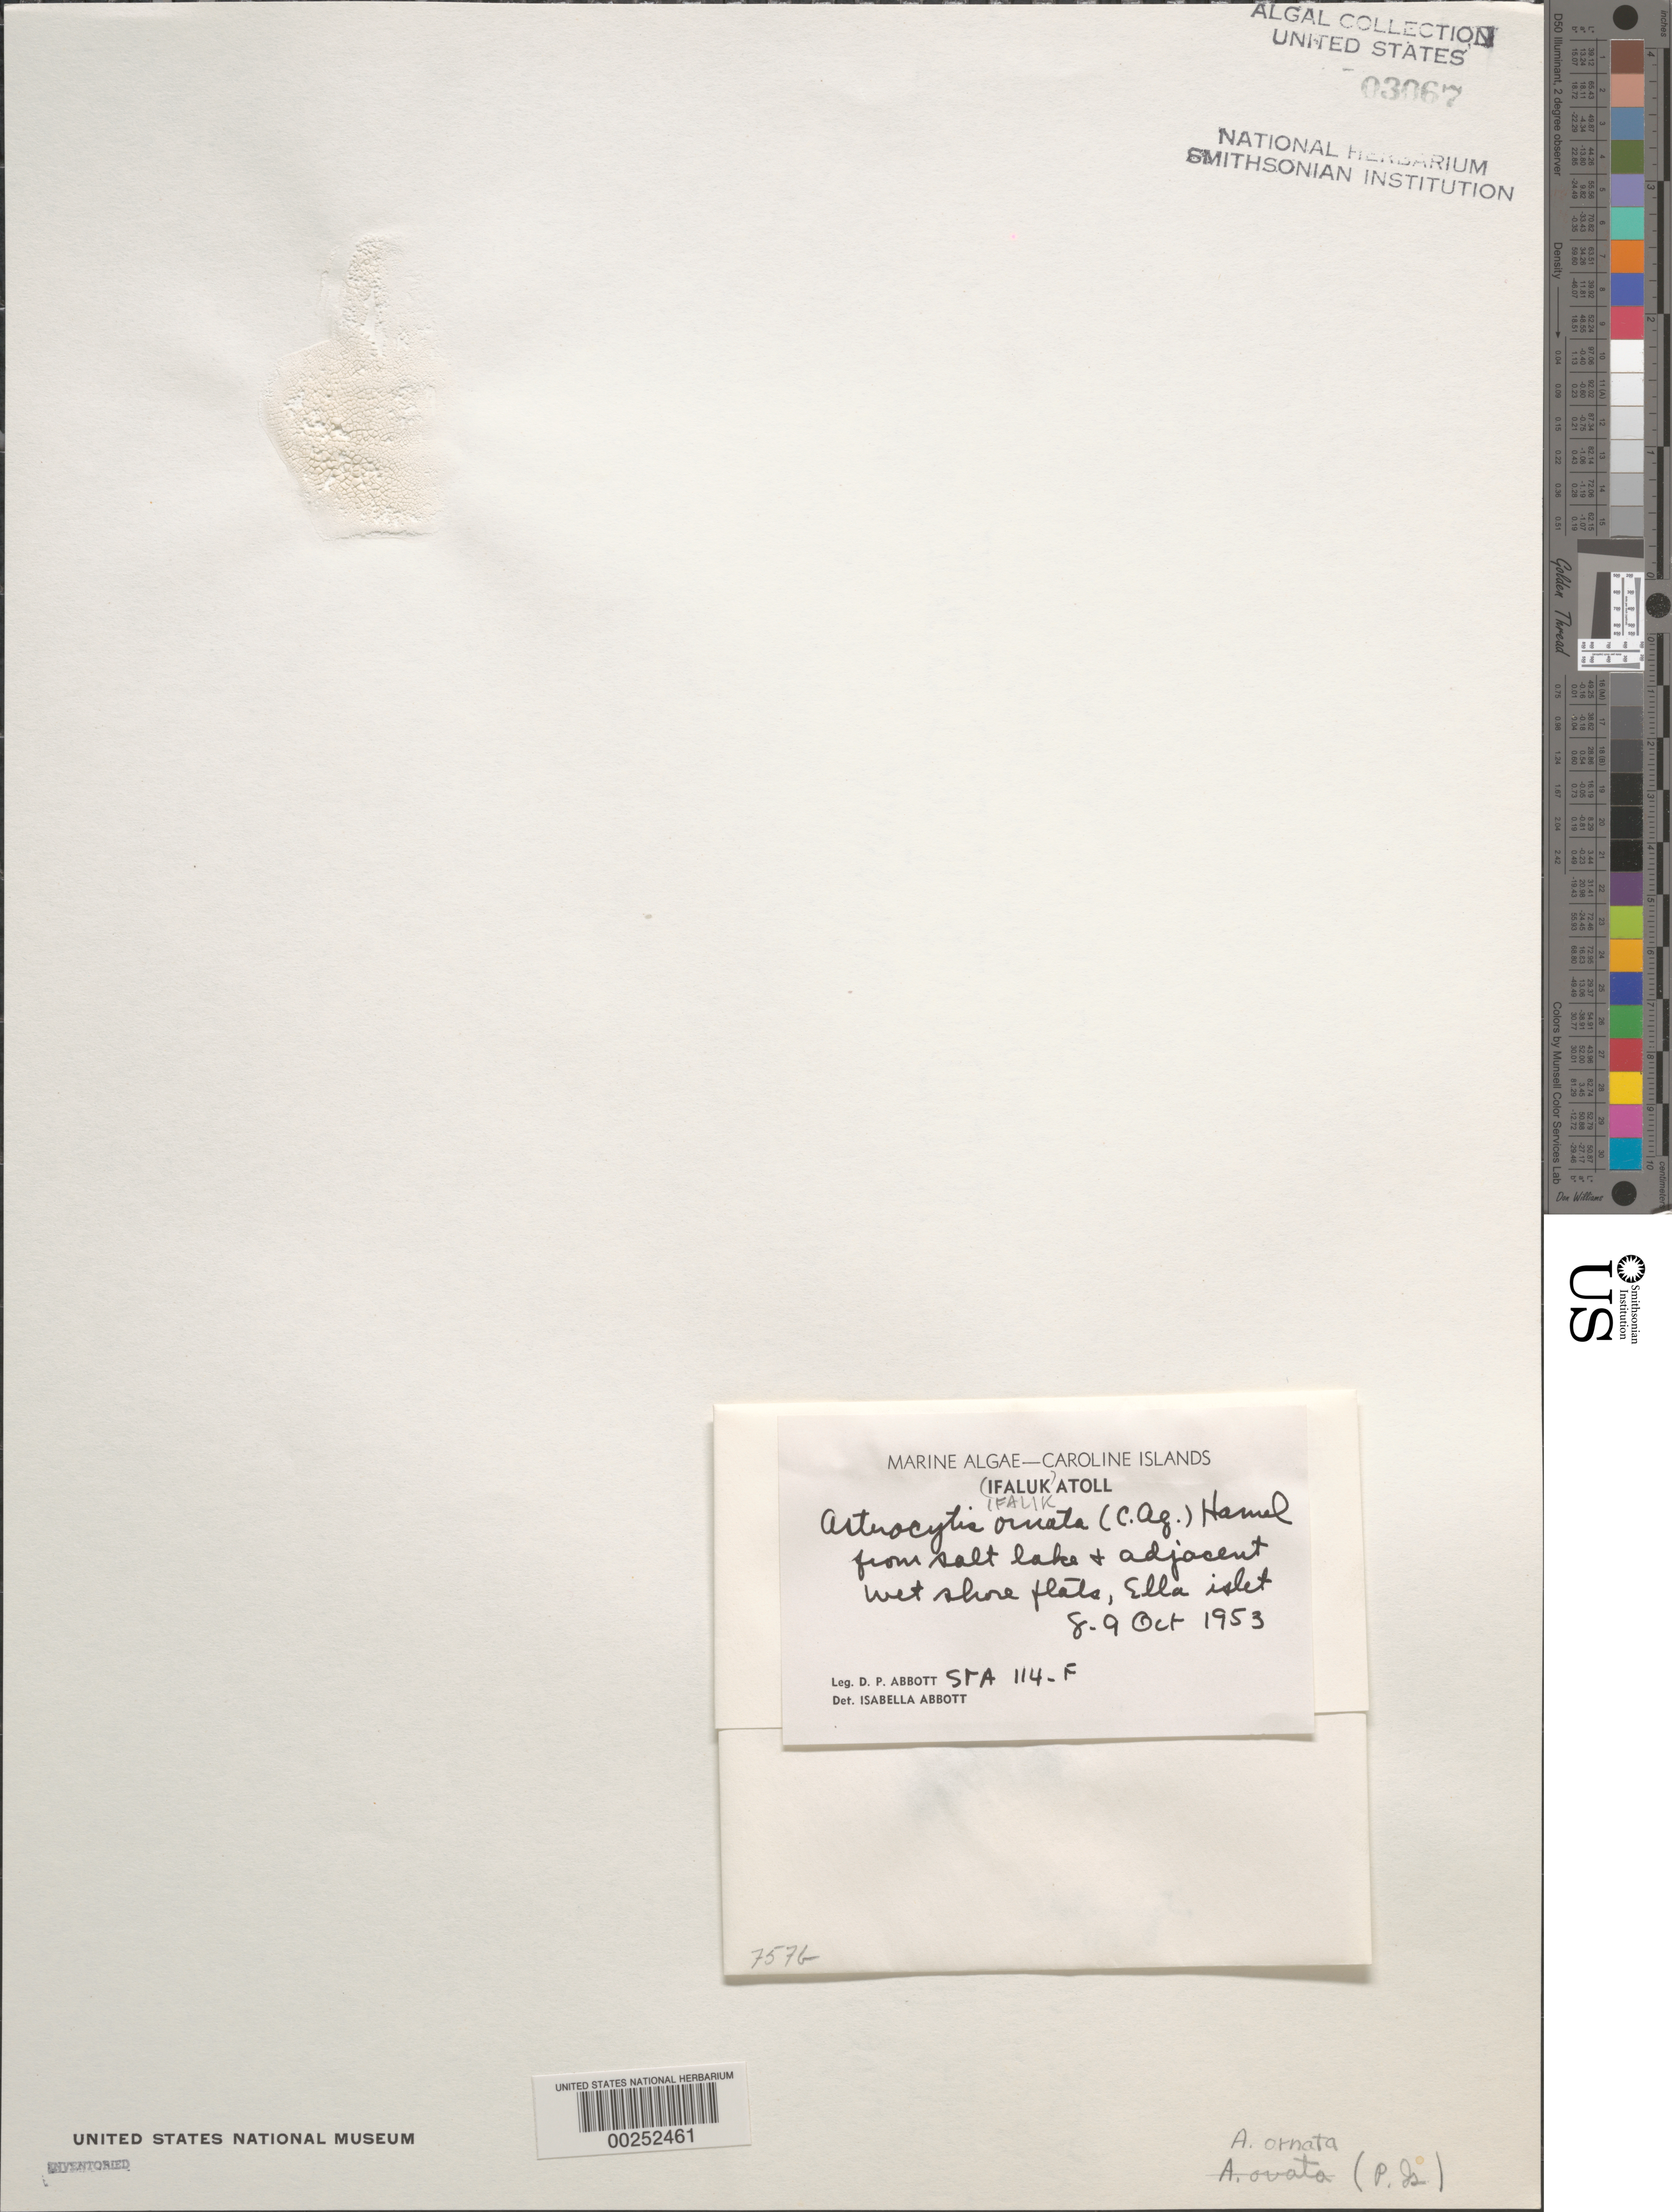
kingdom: Plantae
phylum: Rhodophyta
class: Bangiophyceae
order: Goniotrichales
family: Goniotrichaceae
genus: Chroodactylon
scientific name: Chroodactylon ornatum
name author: (C. Agardh) Basson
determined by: Algae name updating Project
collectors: D. P. Abbott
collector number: Station 114-f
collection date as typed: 08 Oct 1953 TO 09 Oct 1953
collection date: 1953-10-08/1953-10-09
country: Micronesia, Federated States of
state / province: Yap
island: Ifalik (Ifaluk) Atoll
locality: Ella Islet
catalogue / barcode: US 3067